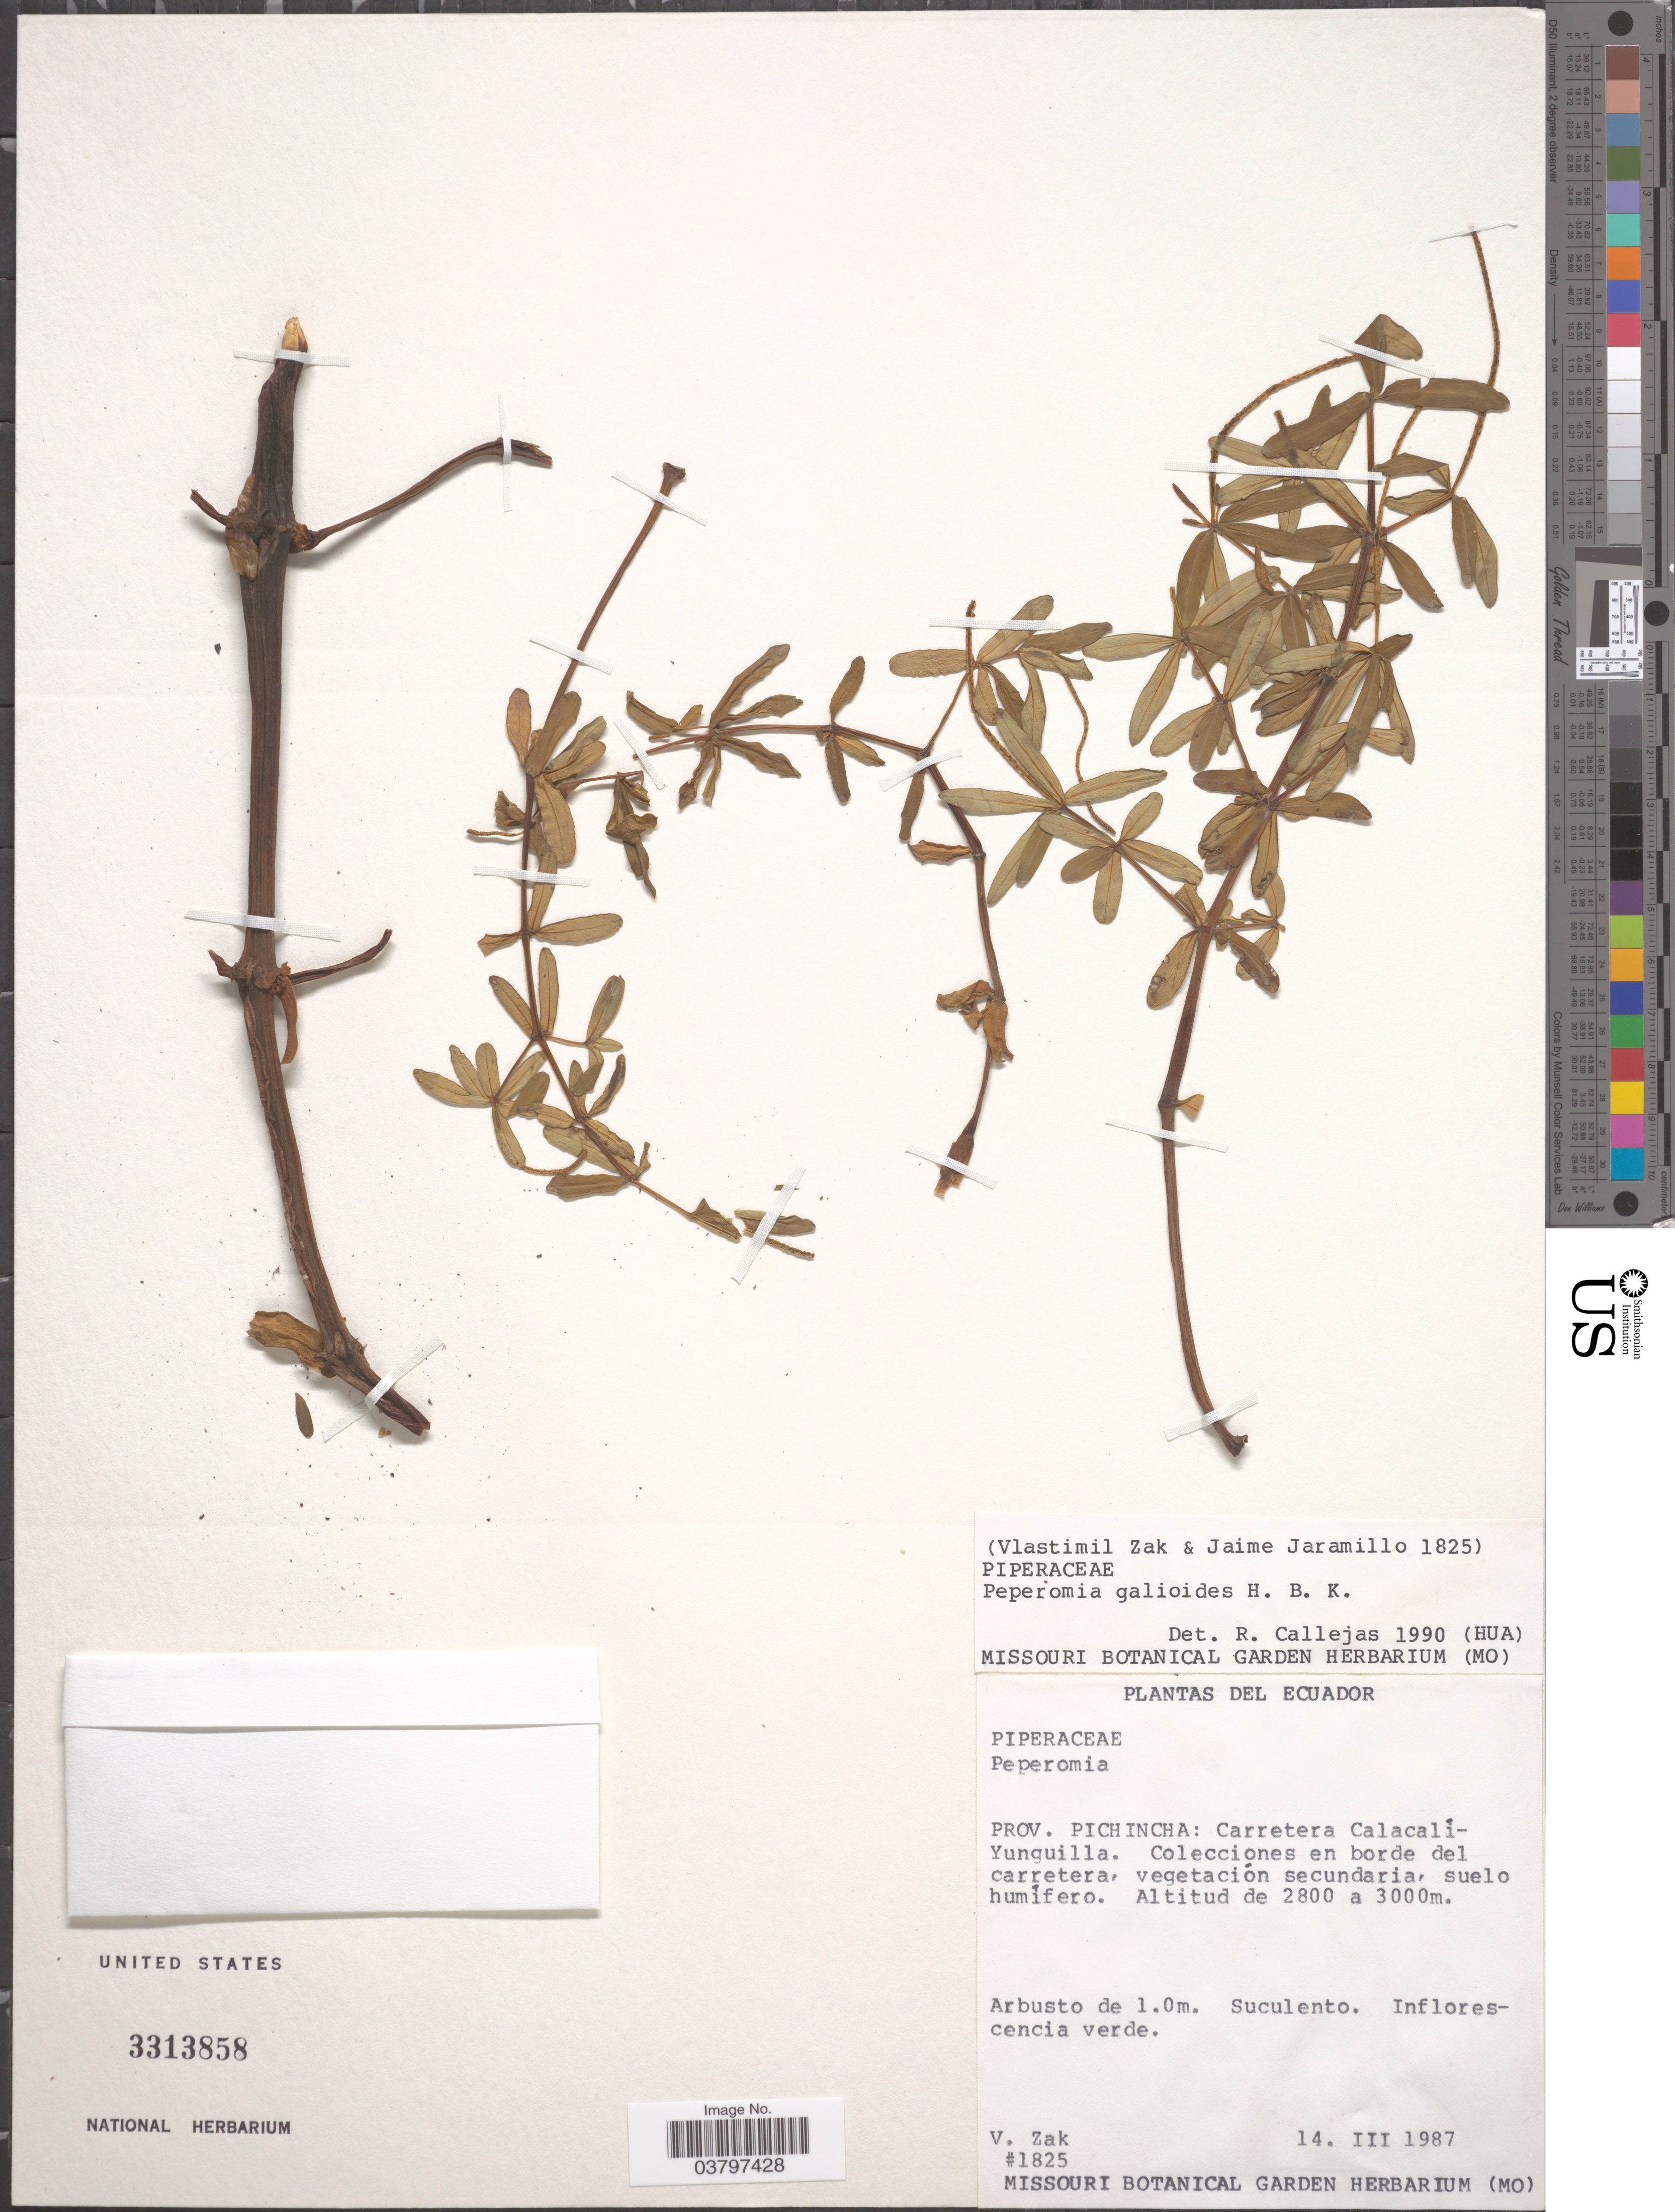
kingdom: Plantae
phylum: Tracheophyta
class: Magnoliopsida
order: Piperales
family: Piperaceae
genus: Peperomia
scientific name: Peperomia galioides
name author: Kunth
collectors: V. Zak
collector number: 1825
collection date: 1987-03-14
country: Ecuador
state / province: Pichincha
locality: Carretera Calacali-Yunguilla.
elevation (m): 2800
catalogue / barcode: US 3313858